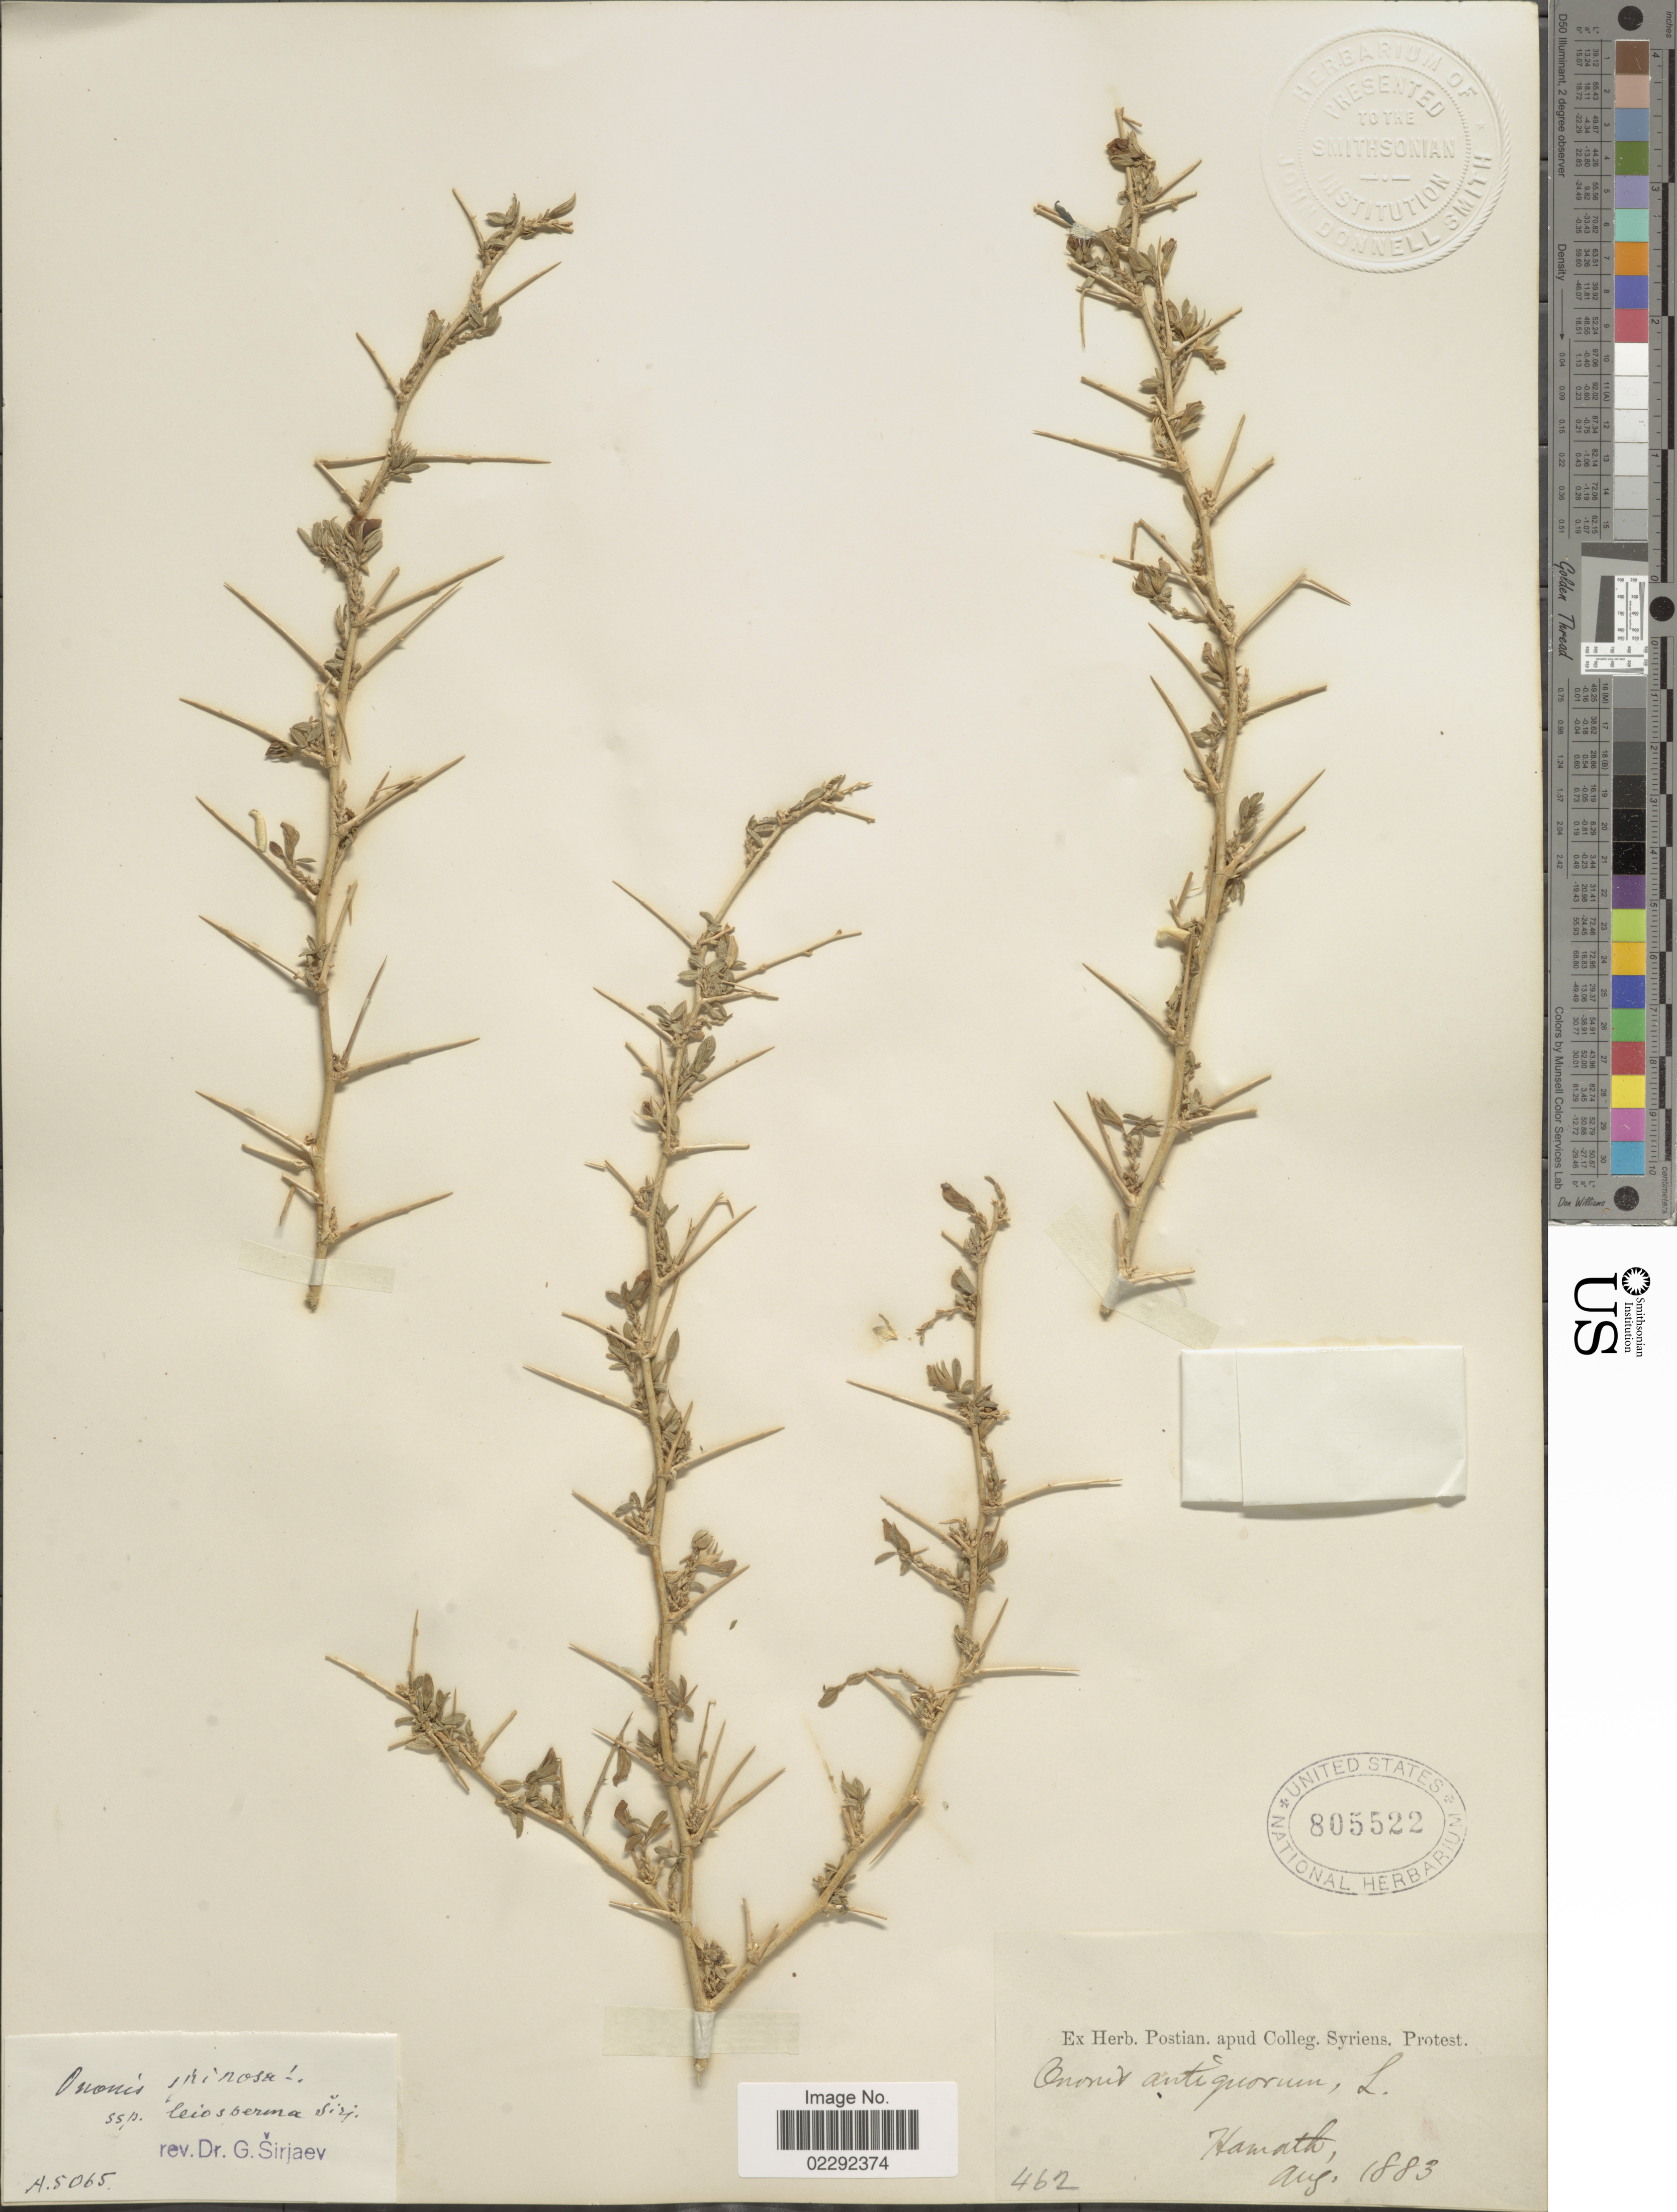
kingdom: Plantae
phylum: Tracheophyta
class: Magnoliopsida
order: Fabales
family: Fabaceae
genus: Ononis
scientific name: Ononis spinosa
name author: L.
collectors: ex herb. Postian. apud Colleg. Syriens. Protest. USE "Fannie P. A. Shepard" (10308853) AS PRIMARY COLLECTOR INSTEAD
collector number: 462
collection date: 1883-08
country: Syria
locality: Hamath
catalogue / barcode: US 805522